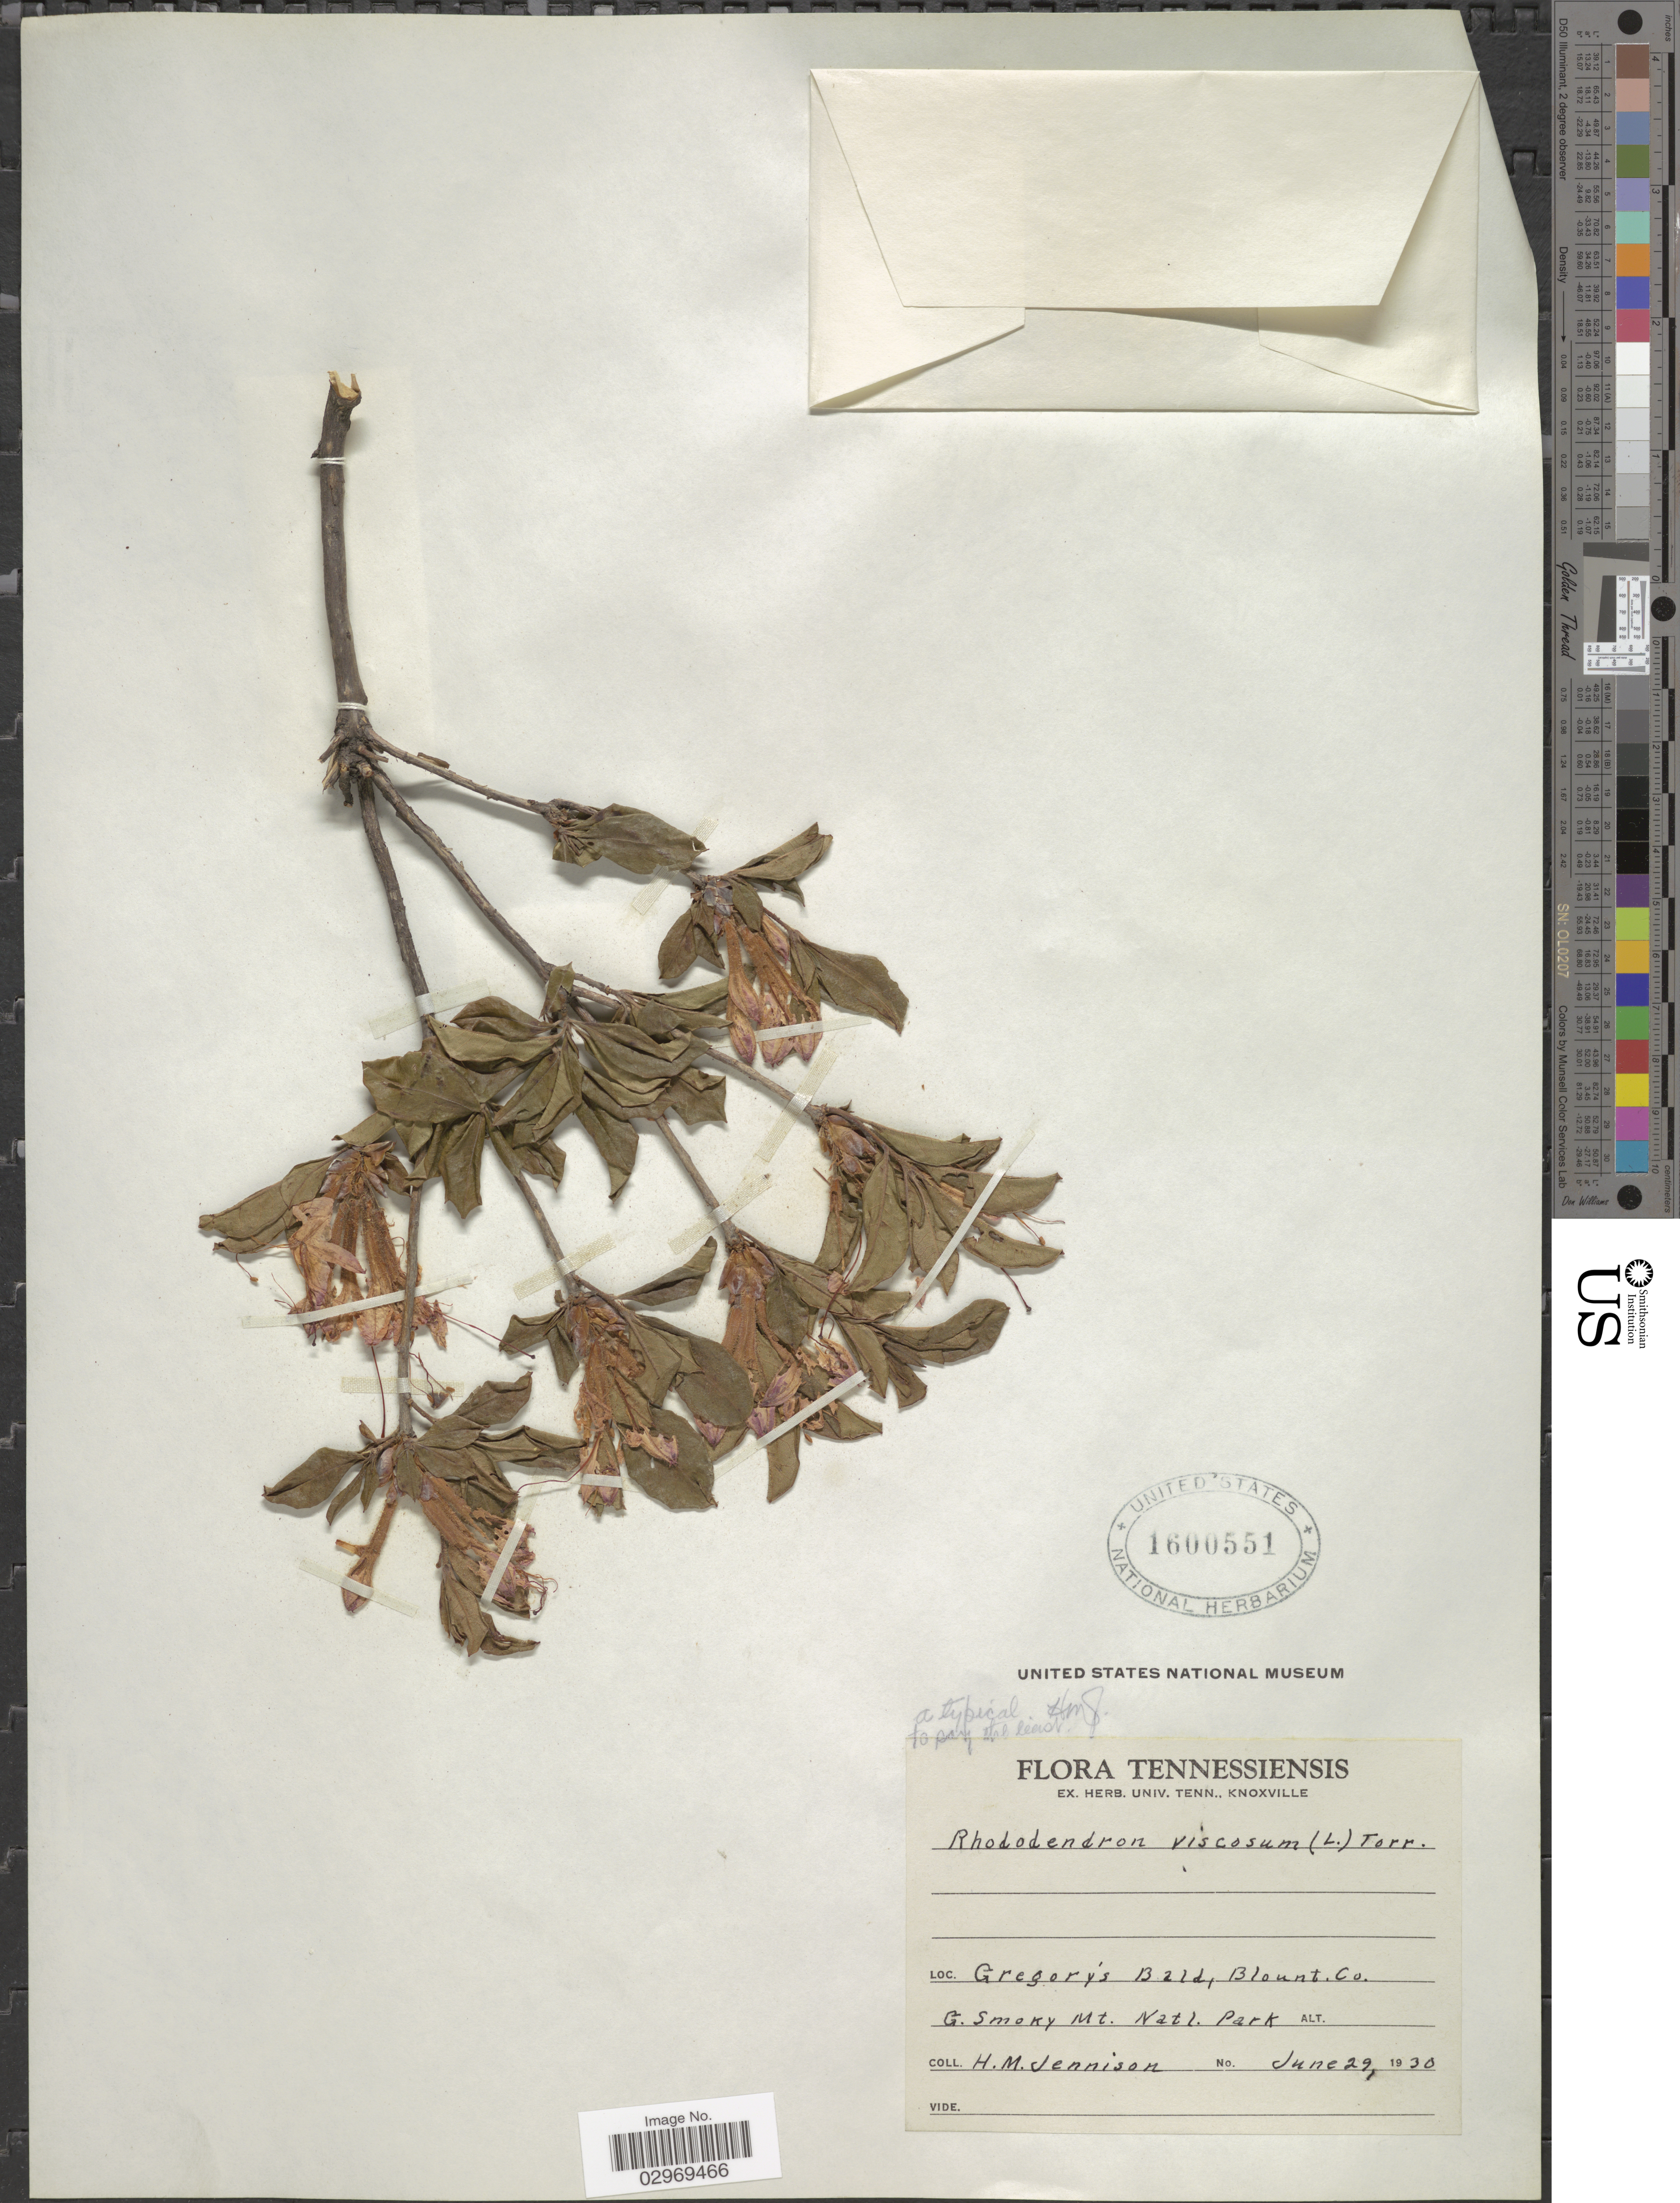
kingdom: Plantae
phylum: Tracheophyta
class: Magnoliopsida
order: Ericales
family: Ericaceae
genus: Rhododendron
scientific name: Rhododendron viscosum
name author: (L.) Torr.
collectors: H. Jennison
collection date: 1930-06-29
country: United States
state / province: Tennessee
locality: Gregory's Bald, Blount Co., G. Smoky Mt. Natl. Park.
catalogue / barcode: US 1600551